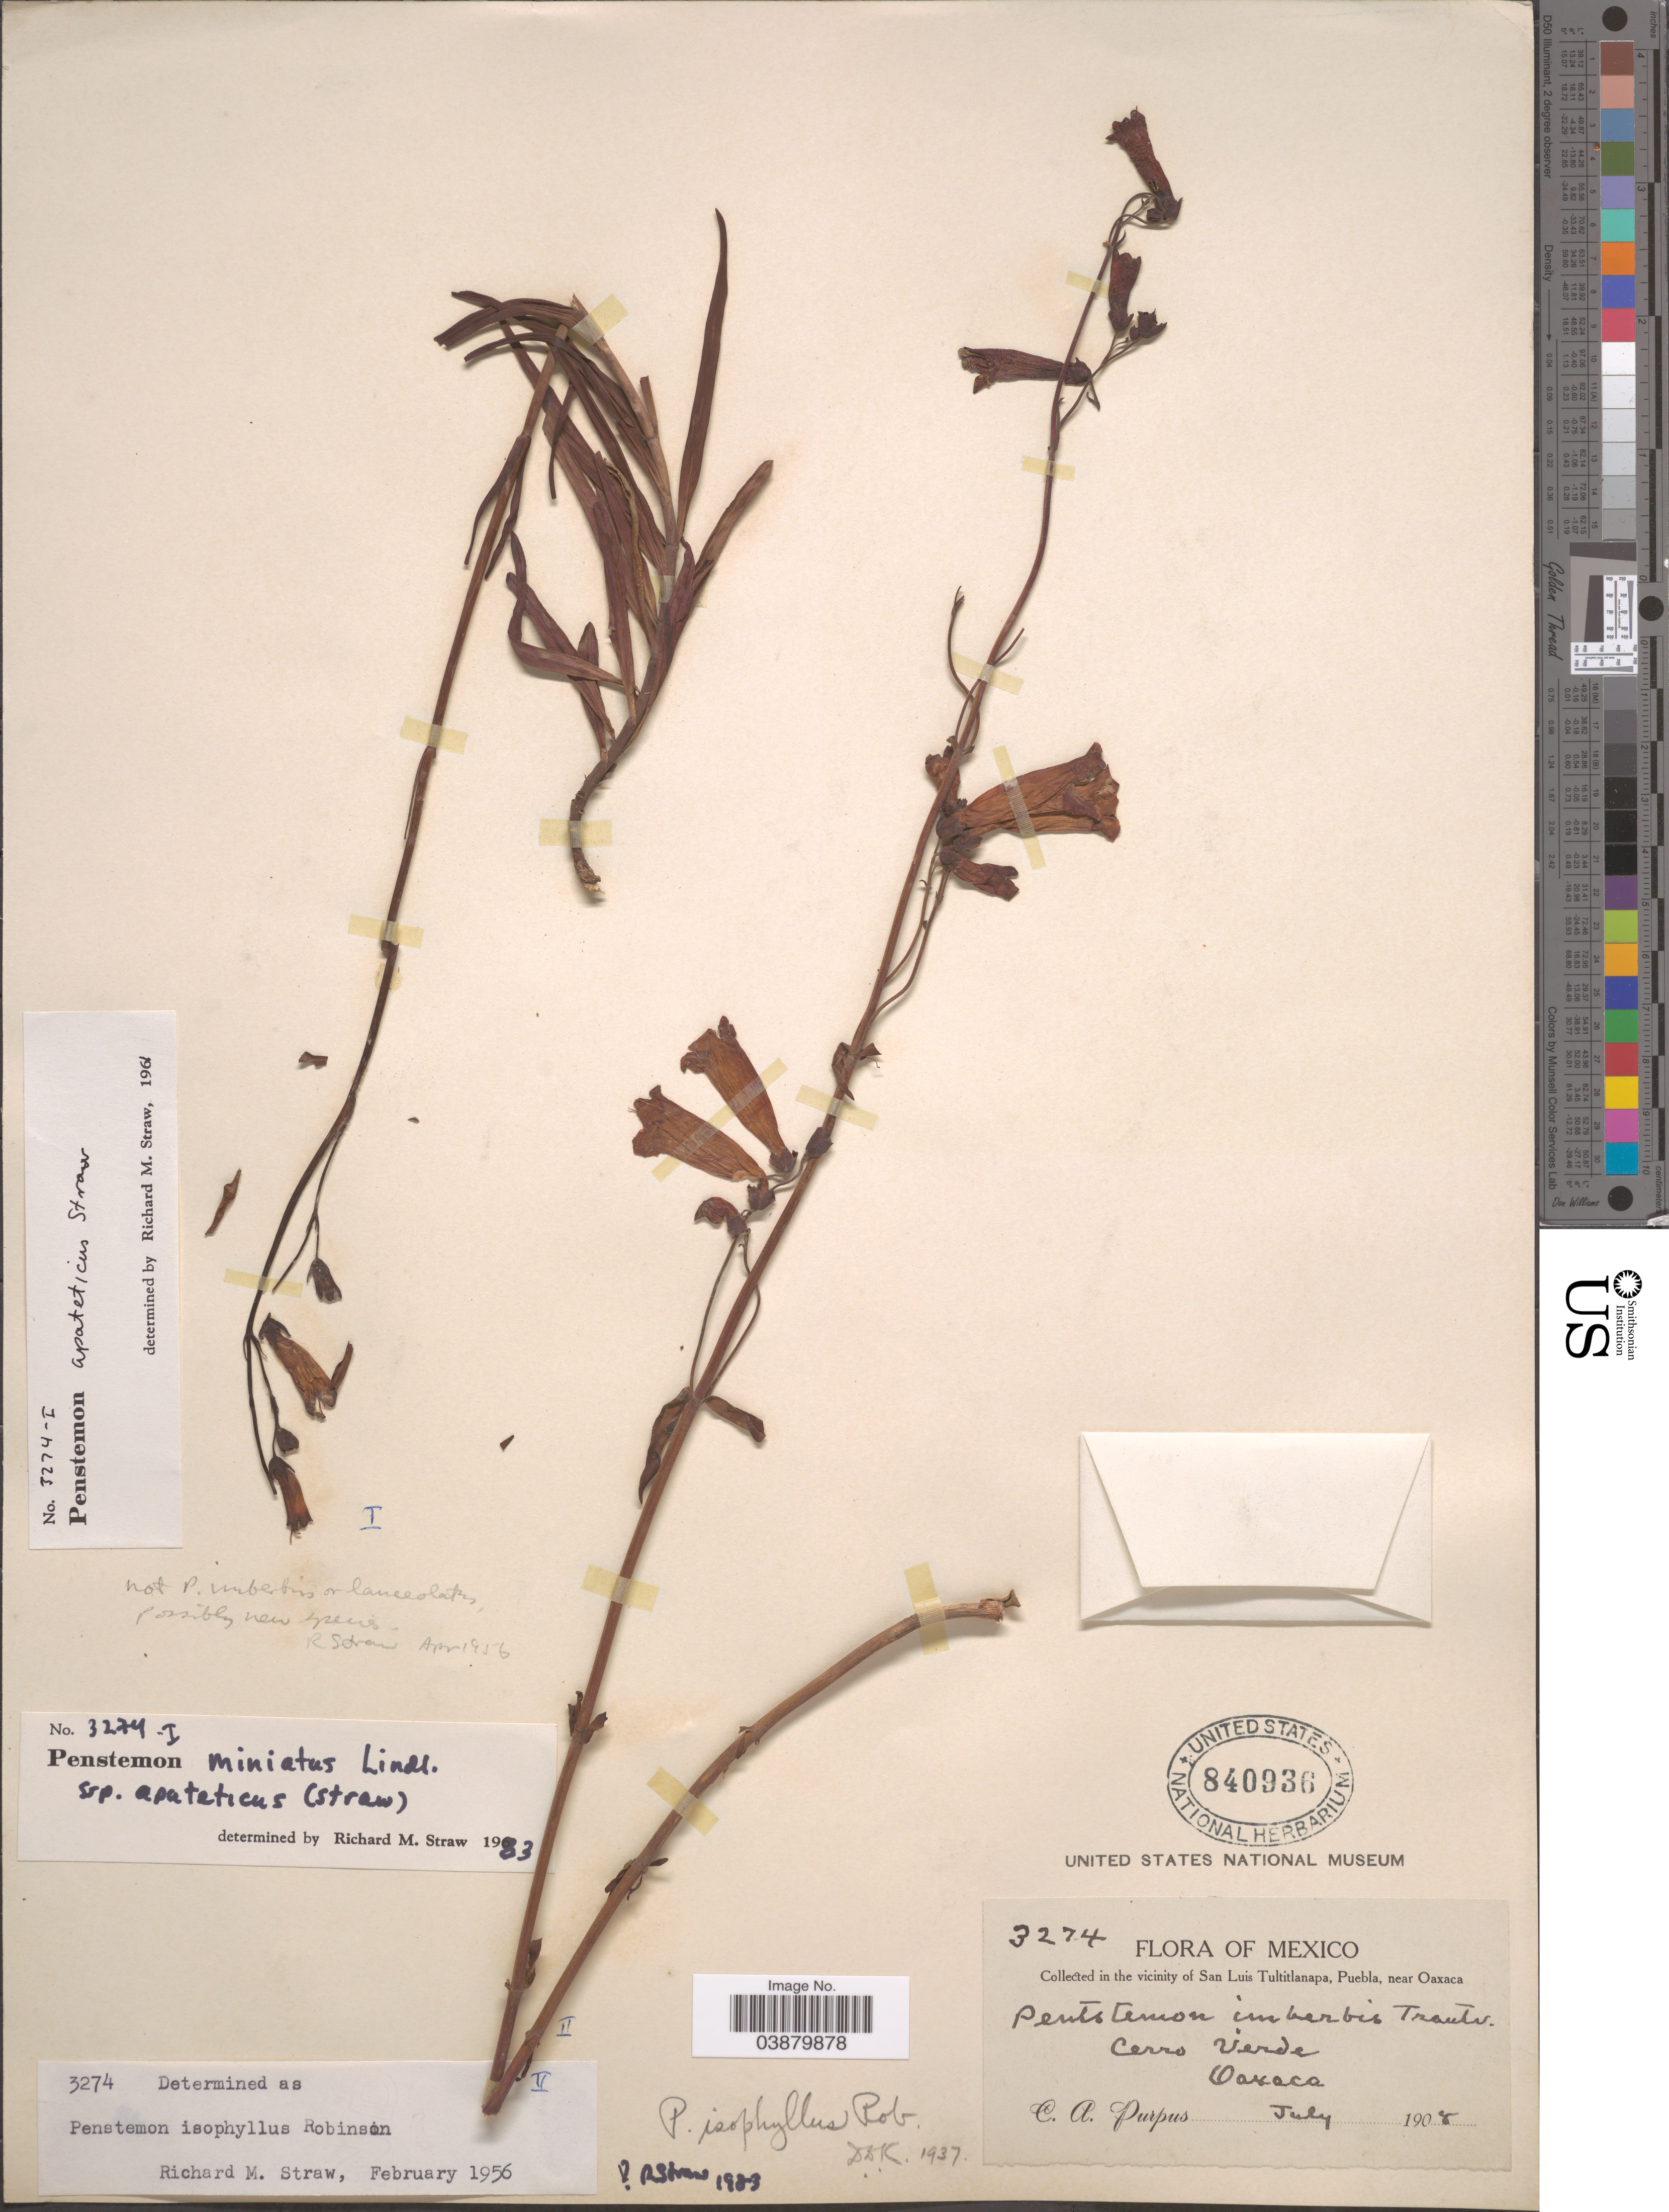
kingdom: Plantae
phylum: Tracheophyta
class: Magnoliopsida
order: Lamiales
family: Plantaginaceae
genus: Penstemon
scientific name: Penstemon miniatus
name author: Lindl.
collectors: C. A. Purpus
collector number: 3274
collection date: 1908-07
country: Mexico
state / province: Oaxaca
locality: In the vicinity of San Luis Tultitlanapa, Puebla, near Oaxaca. Cerro Verde.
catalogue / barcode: US 840936